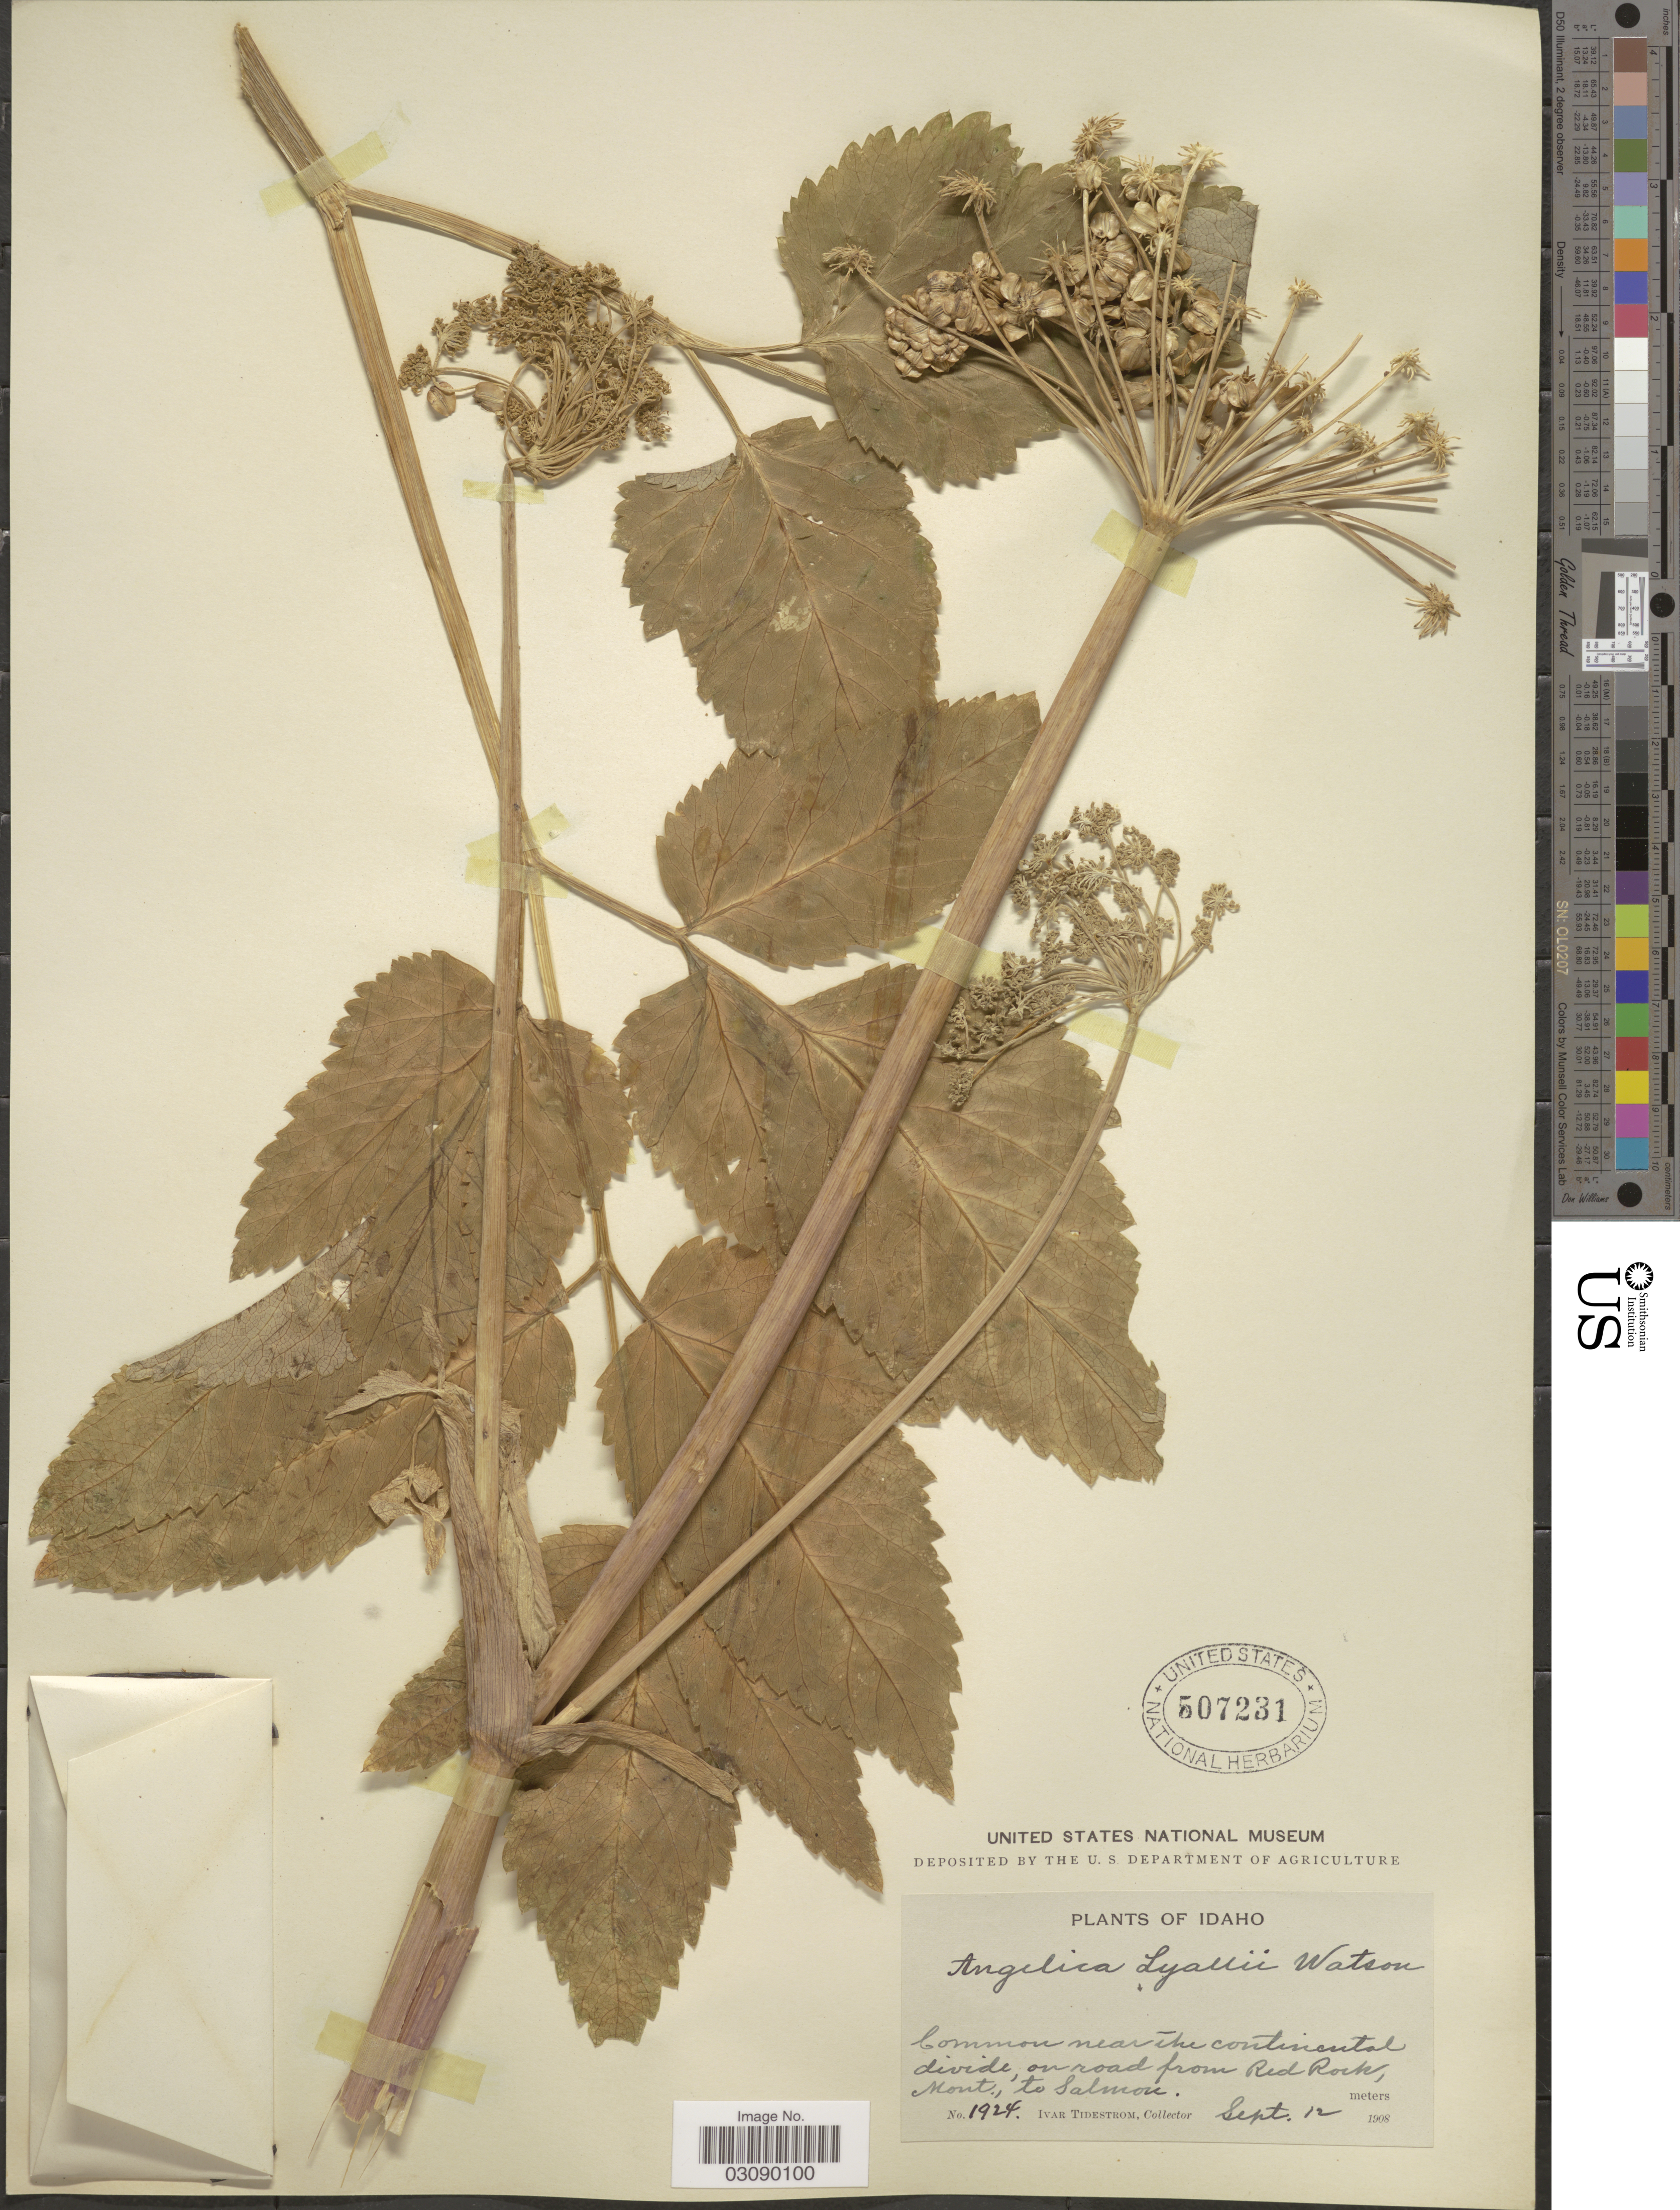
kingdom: Plantae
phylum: Tracheophyta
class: Magnoliopsida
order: Apiales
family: Apiaceae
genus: Angelica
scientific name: Angelica arguta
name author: Nutt.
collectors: I. F. Tidestrom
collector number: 1924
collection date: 1908-09-12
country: United States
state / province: Idaho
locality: Near the continental divide, on road from Red Rock, Mont., to Salmon.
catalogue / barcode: US 507231